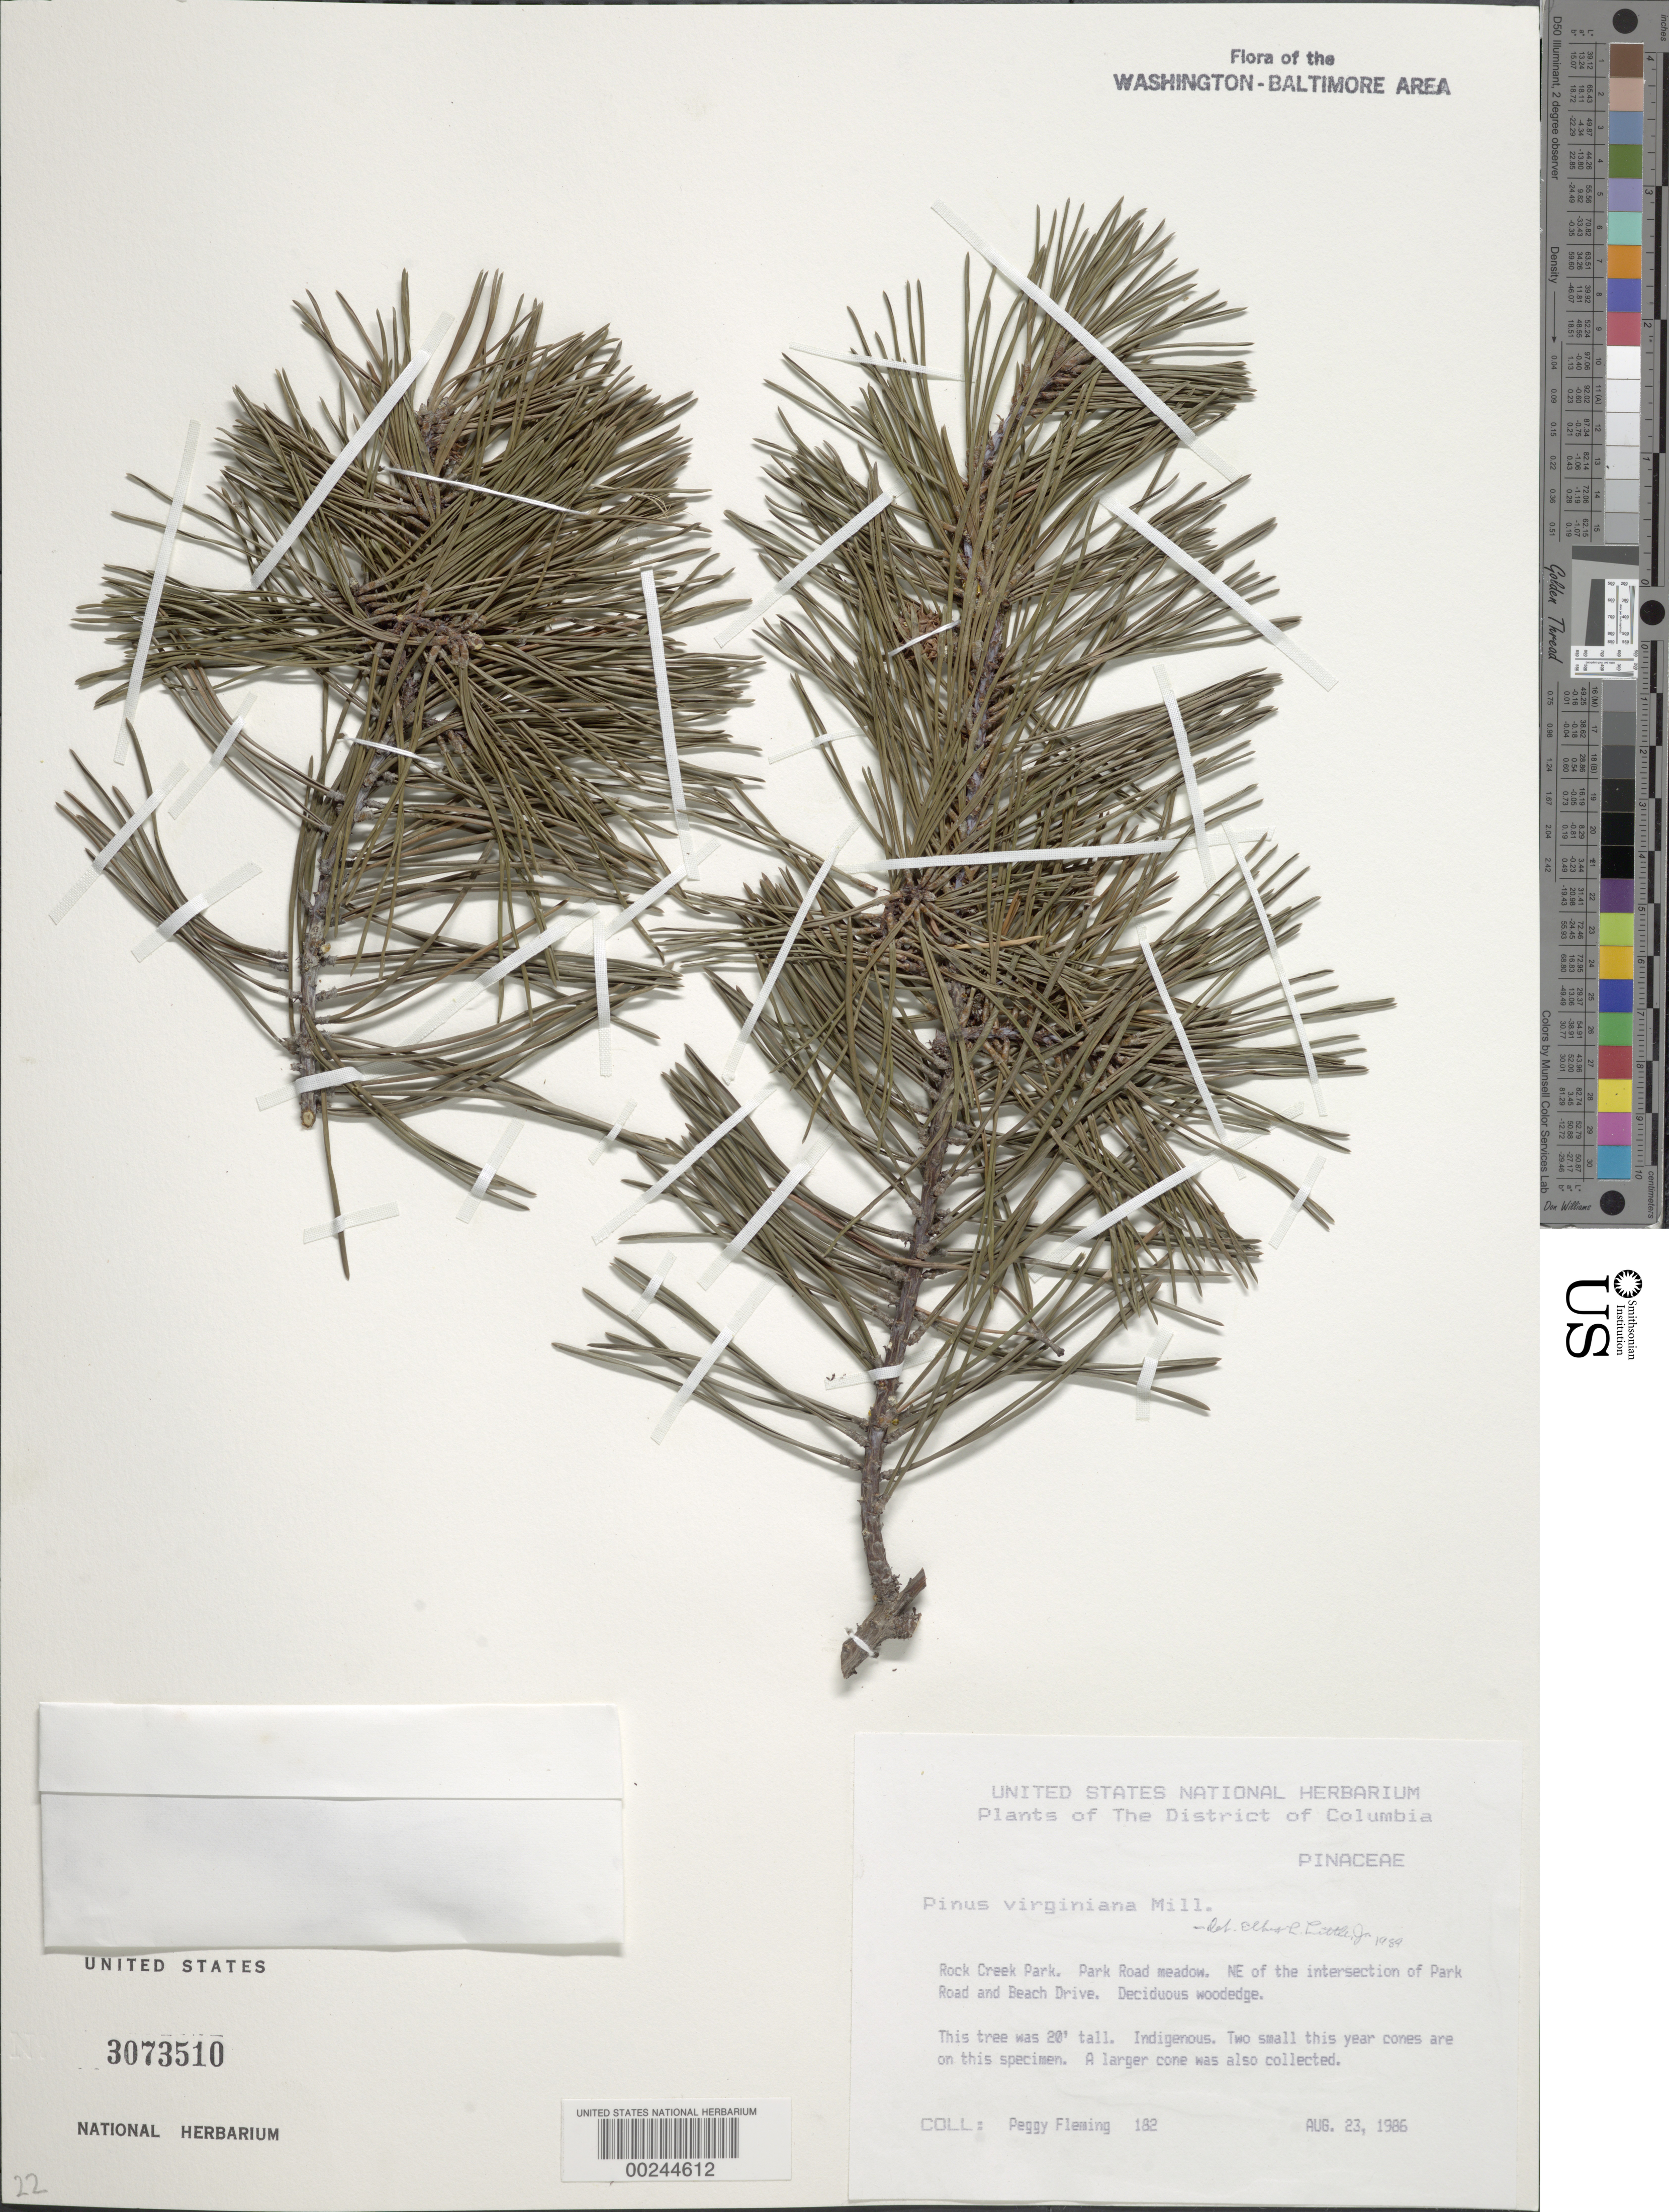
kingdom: Plantae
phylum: Tracheophyta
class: Pinopsida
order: Pinales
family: Pinaceae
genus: Pinus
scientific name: Pinus virginiana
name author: Mill.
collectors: P. Fleming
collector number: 182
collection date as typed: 23 Aug 1986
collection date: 1986-08-23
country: United States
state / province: District of Columbia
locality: NE of intersection of Park road and Beach Drive.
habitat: Deciduous woodedge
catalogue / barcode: US 3073510